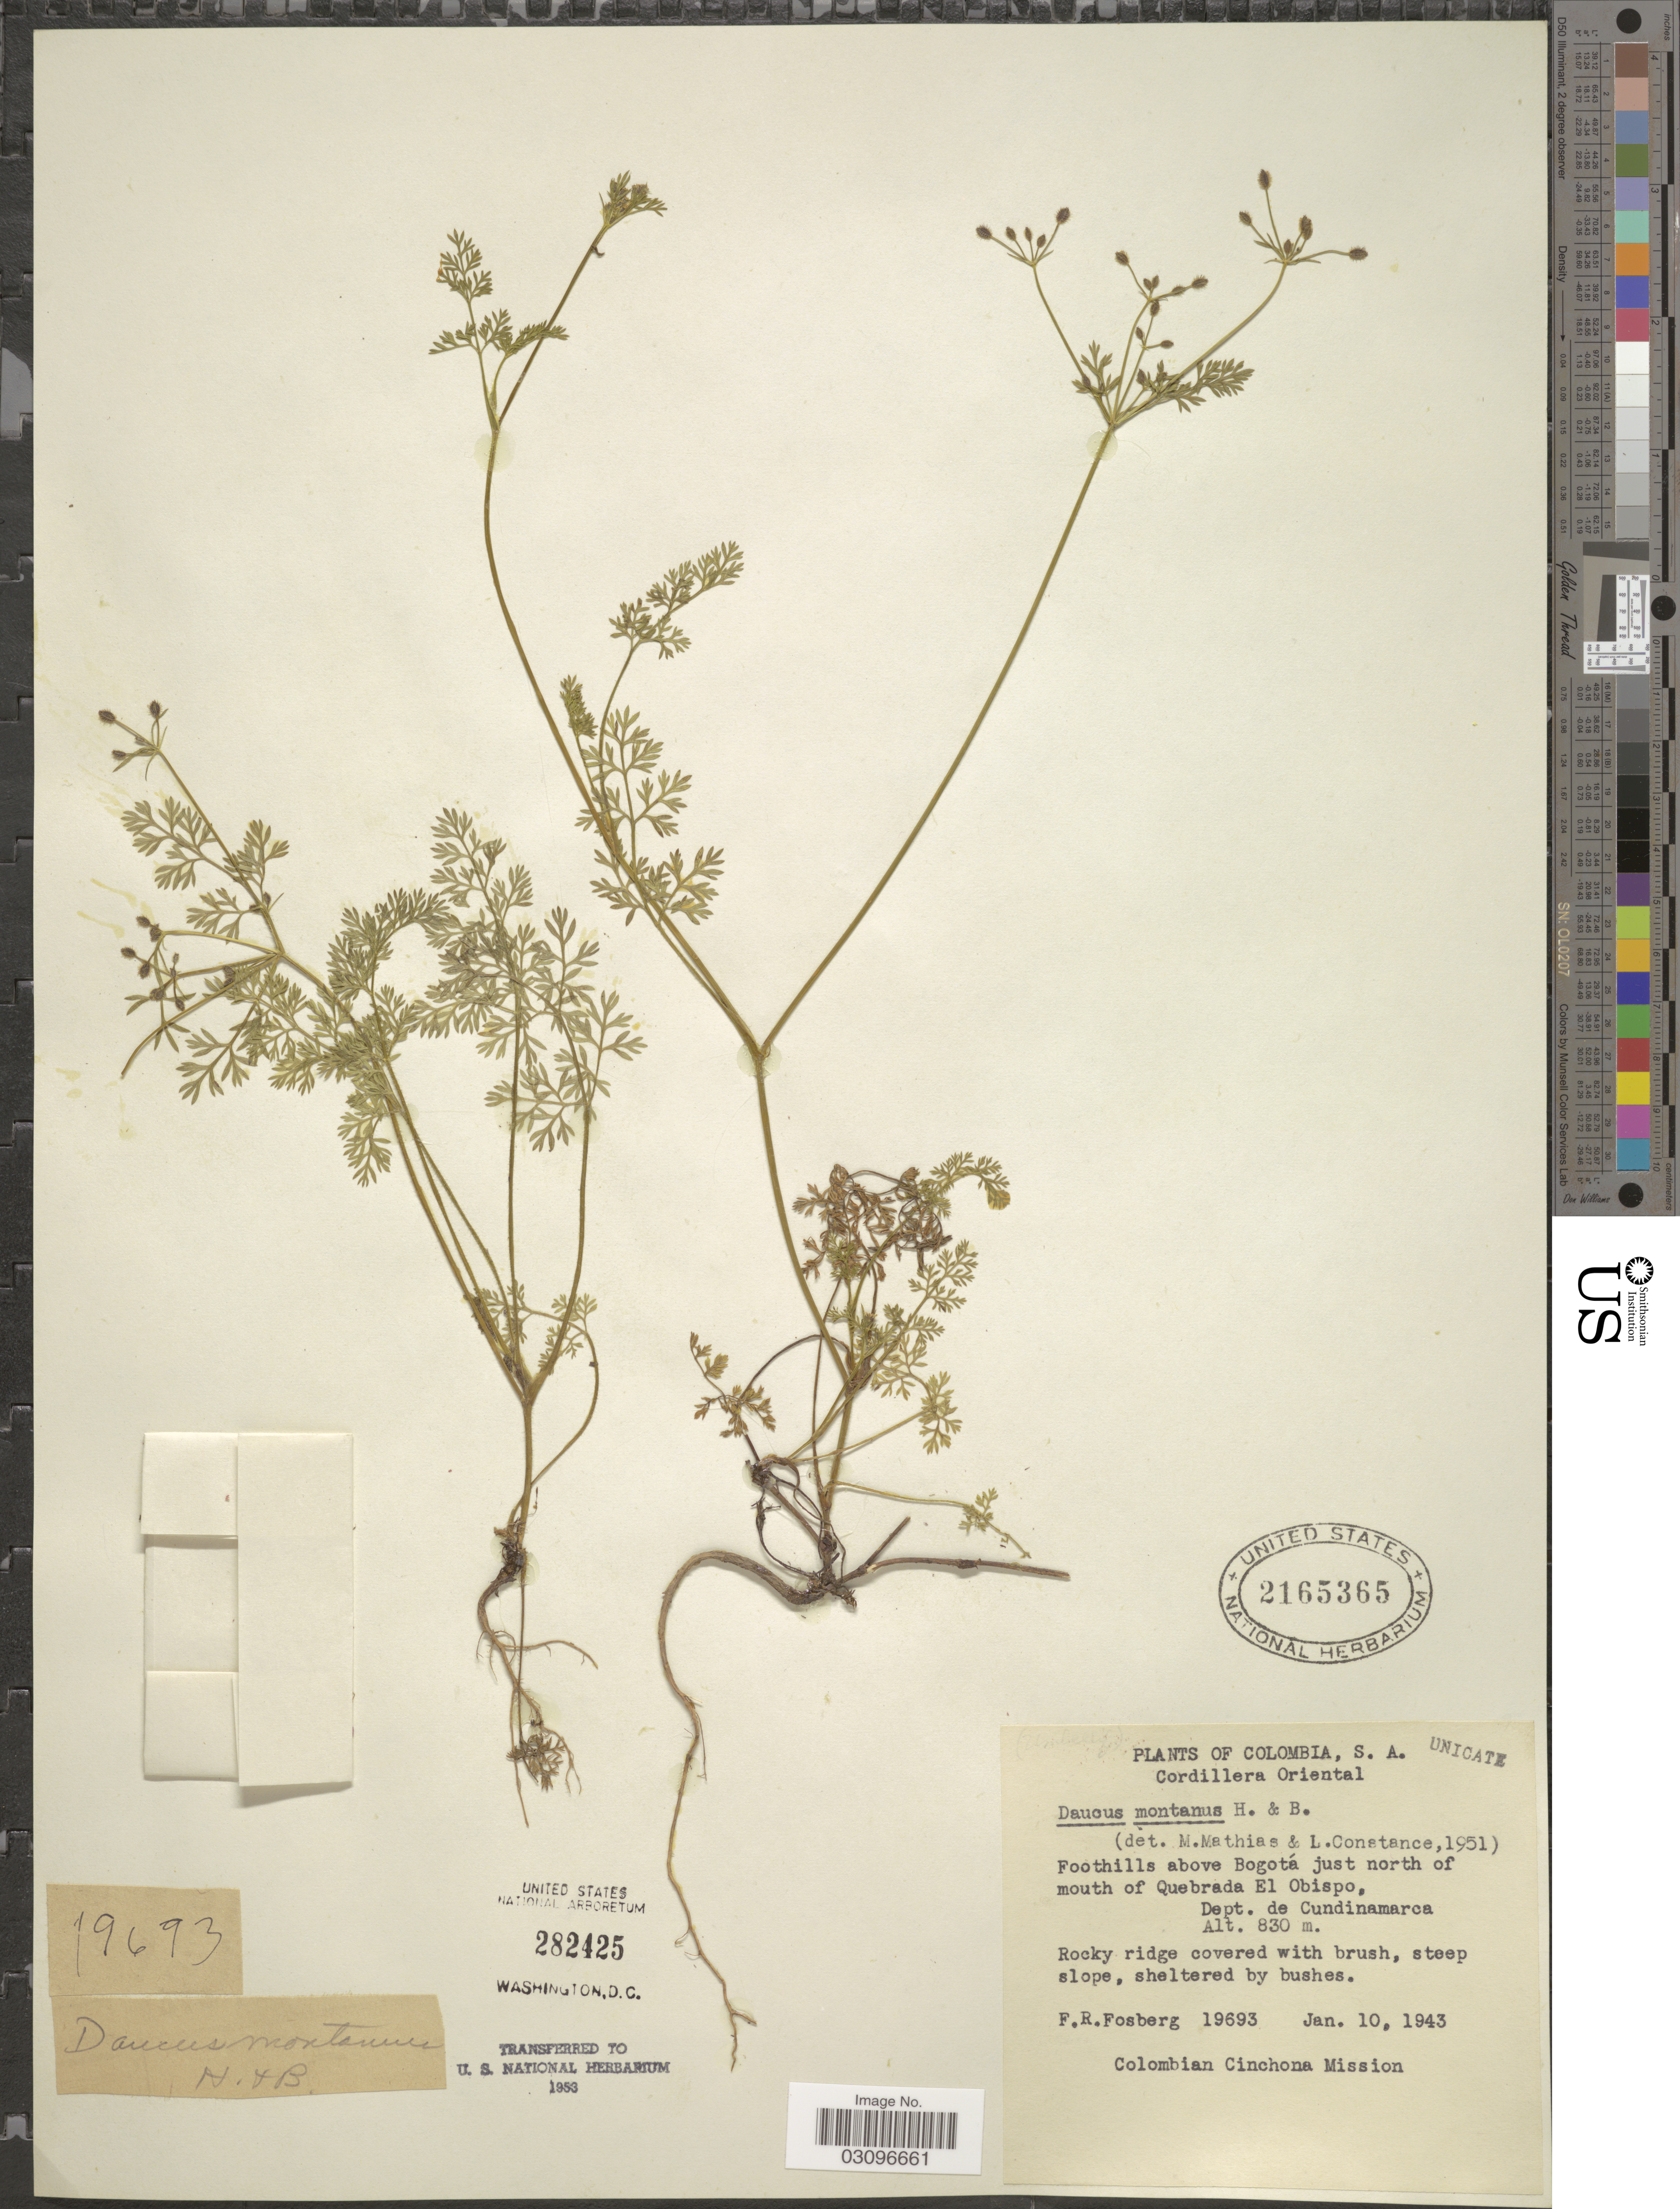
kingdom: Plantae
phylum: Tracheophyta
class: Magnoliopsida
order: Apiales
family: Apiaceae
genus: Daucus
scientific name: Daucus montanus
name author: Humb. & Bonpl. ex Spreng.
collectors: F. R. Fosberg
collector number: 19693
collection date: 1943-01-10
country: Colombia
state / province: Cundinamarca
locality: Cordillera Oriental, Foothills above Bogotá just north of mouth of Quebrada El Obispo, Dept. de Cundinamarca.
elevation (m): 830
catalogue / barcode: US 2165365